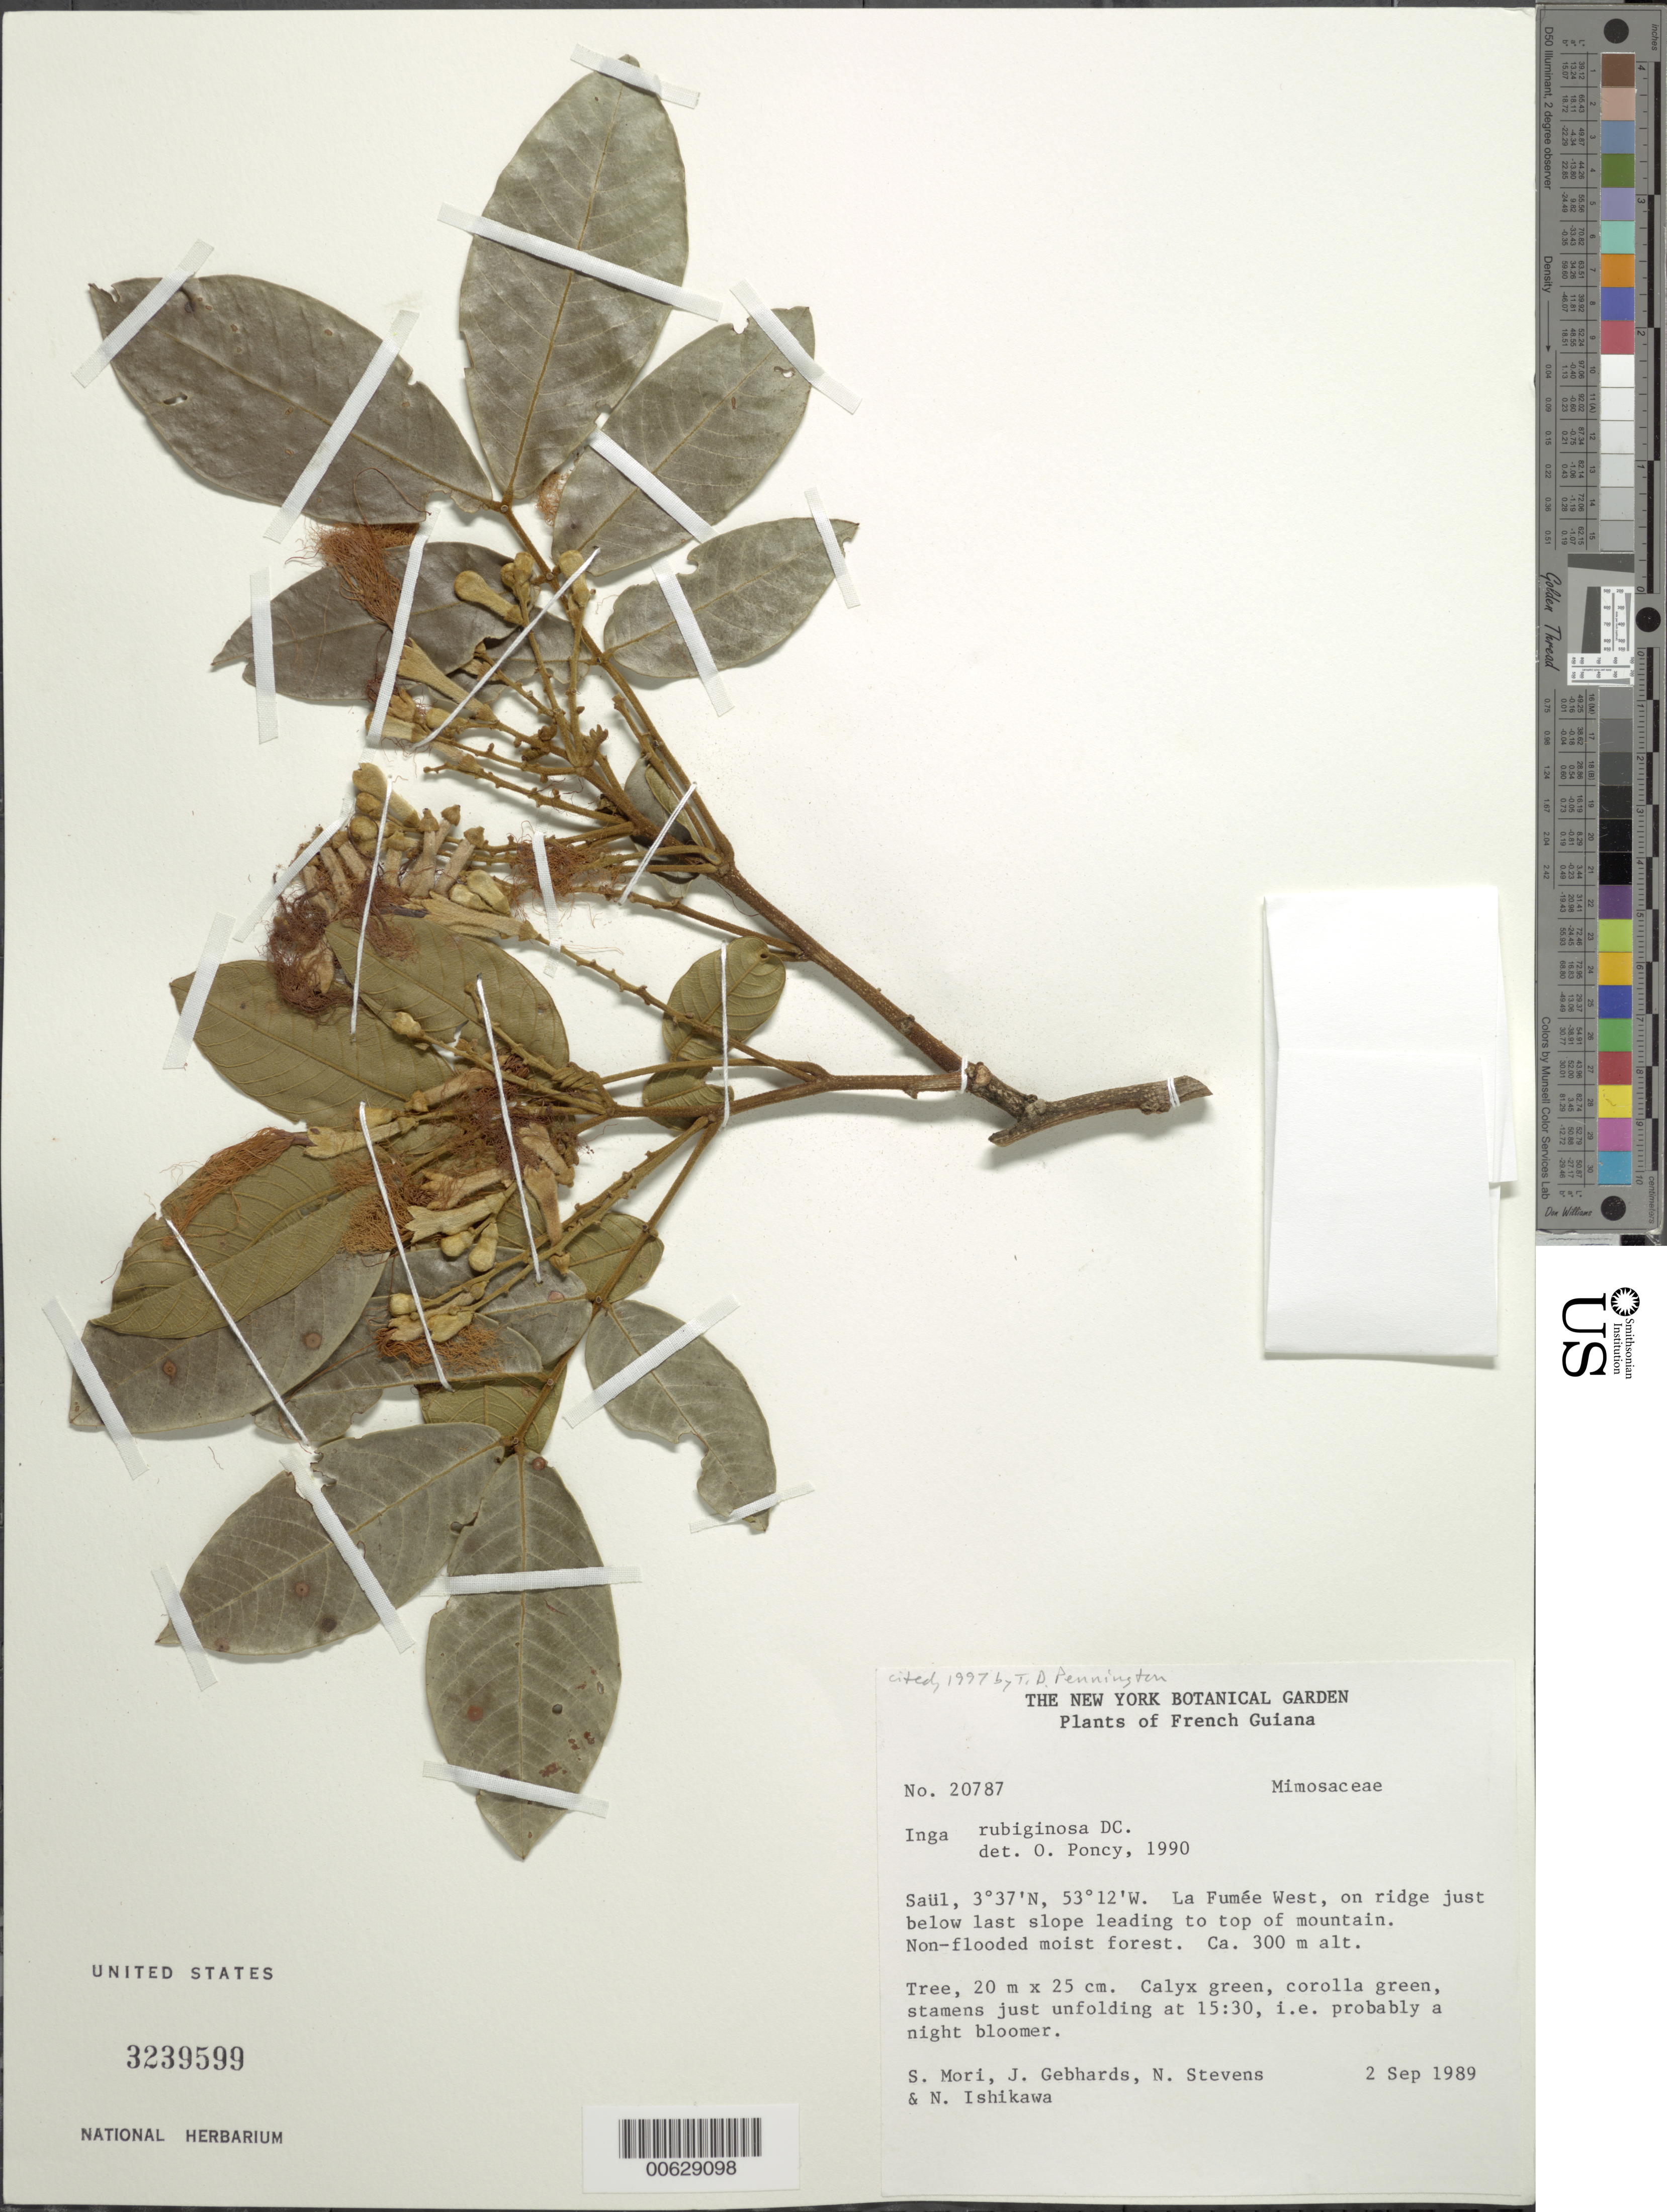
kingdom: Plantae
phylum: Tracheophyta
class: Magnoliopsida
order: Fabales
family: Fabaceae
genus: Inga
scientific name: Inga rubiginosa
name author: (Rich.) DC.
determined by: Poncy, O.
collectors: S. Mori, J. Gebhards, N. Stevens & N. Ishikawa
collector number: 20787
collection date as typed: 2-Sep-89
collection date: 1989-09-02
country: French Guiana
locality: Saül, La Fumée West, on ridge just below last slope leading to top of mountain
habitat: Non-flooded moist forest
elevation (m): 300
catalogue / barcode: US 3239599